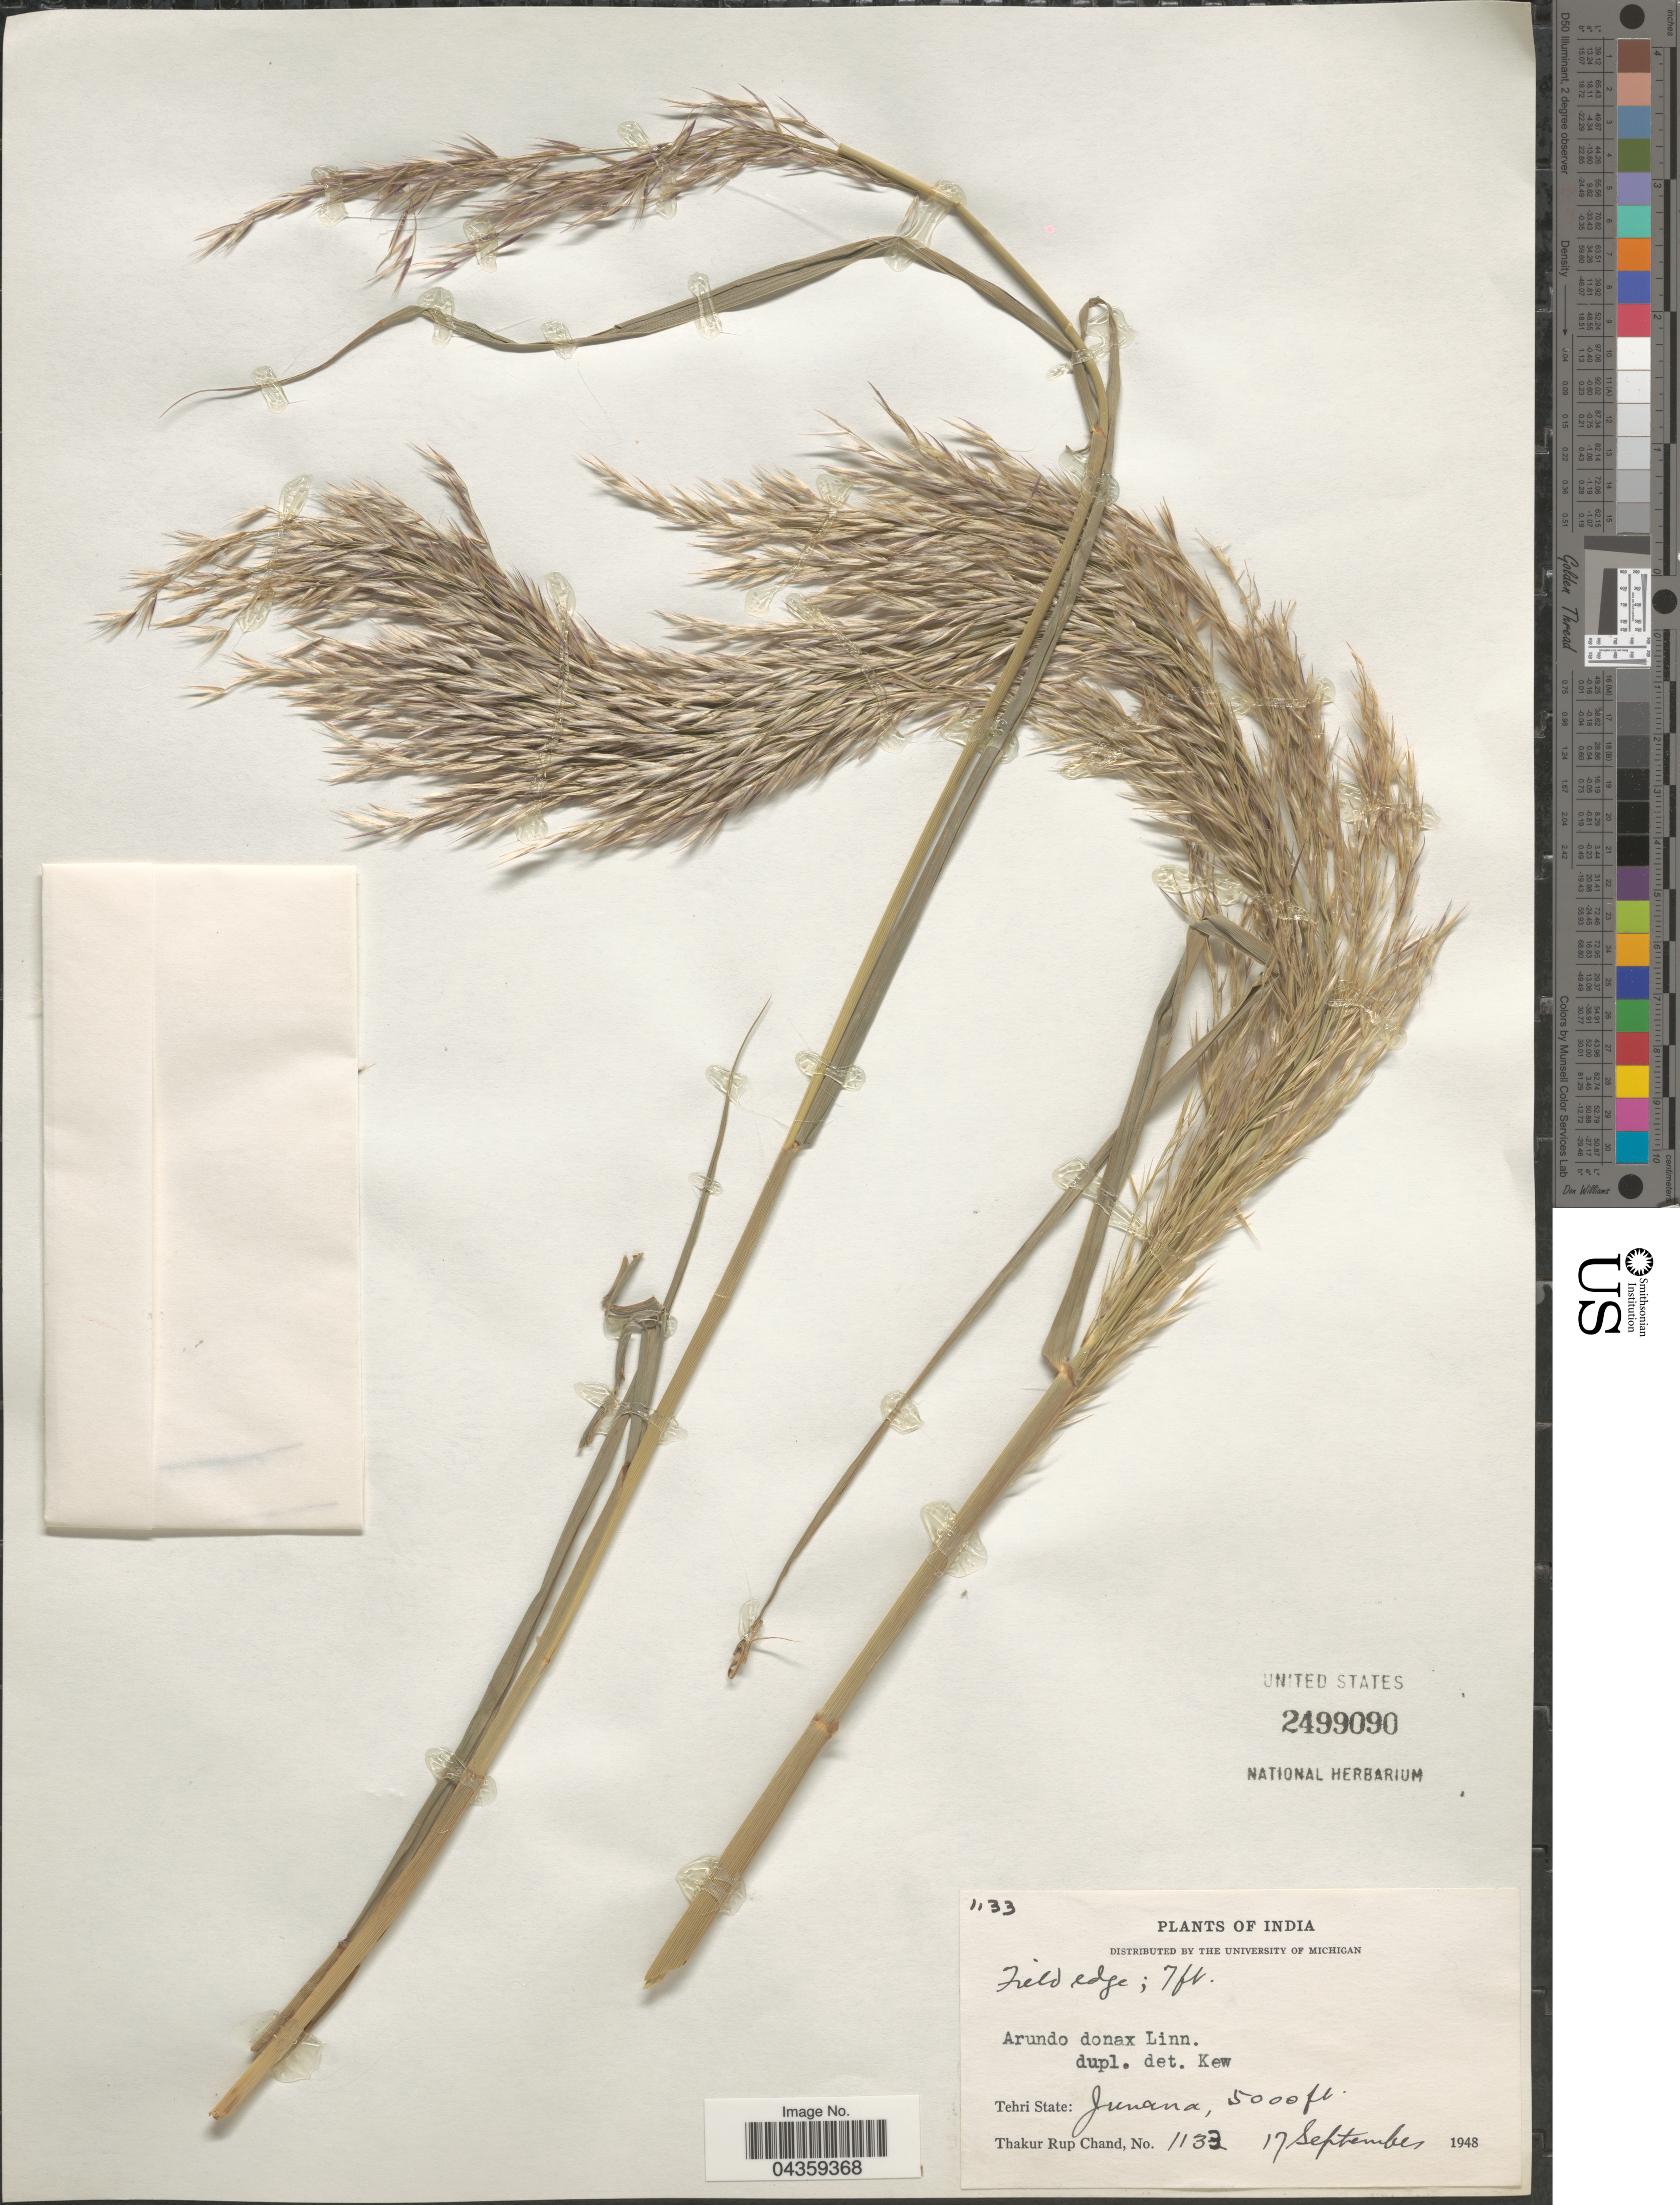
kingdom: Plantae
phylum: Tracheophyta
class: Liliopsida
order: Poales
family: Poaceae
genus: Arundo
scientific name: Arundo donax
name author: L.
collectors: T. R. Chand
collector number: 1132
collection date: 1948-09-17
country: India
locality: Tehri State: Junana.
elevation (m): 1524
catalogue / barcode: US 2499090